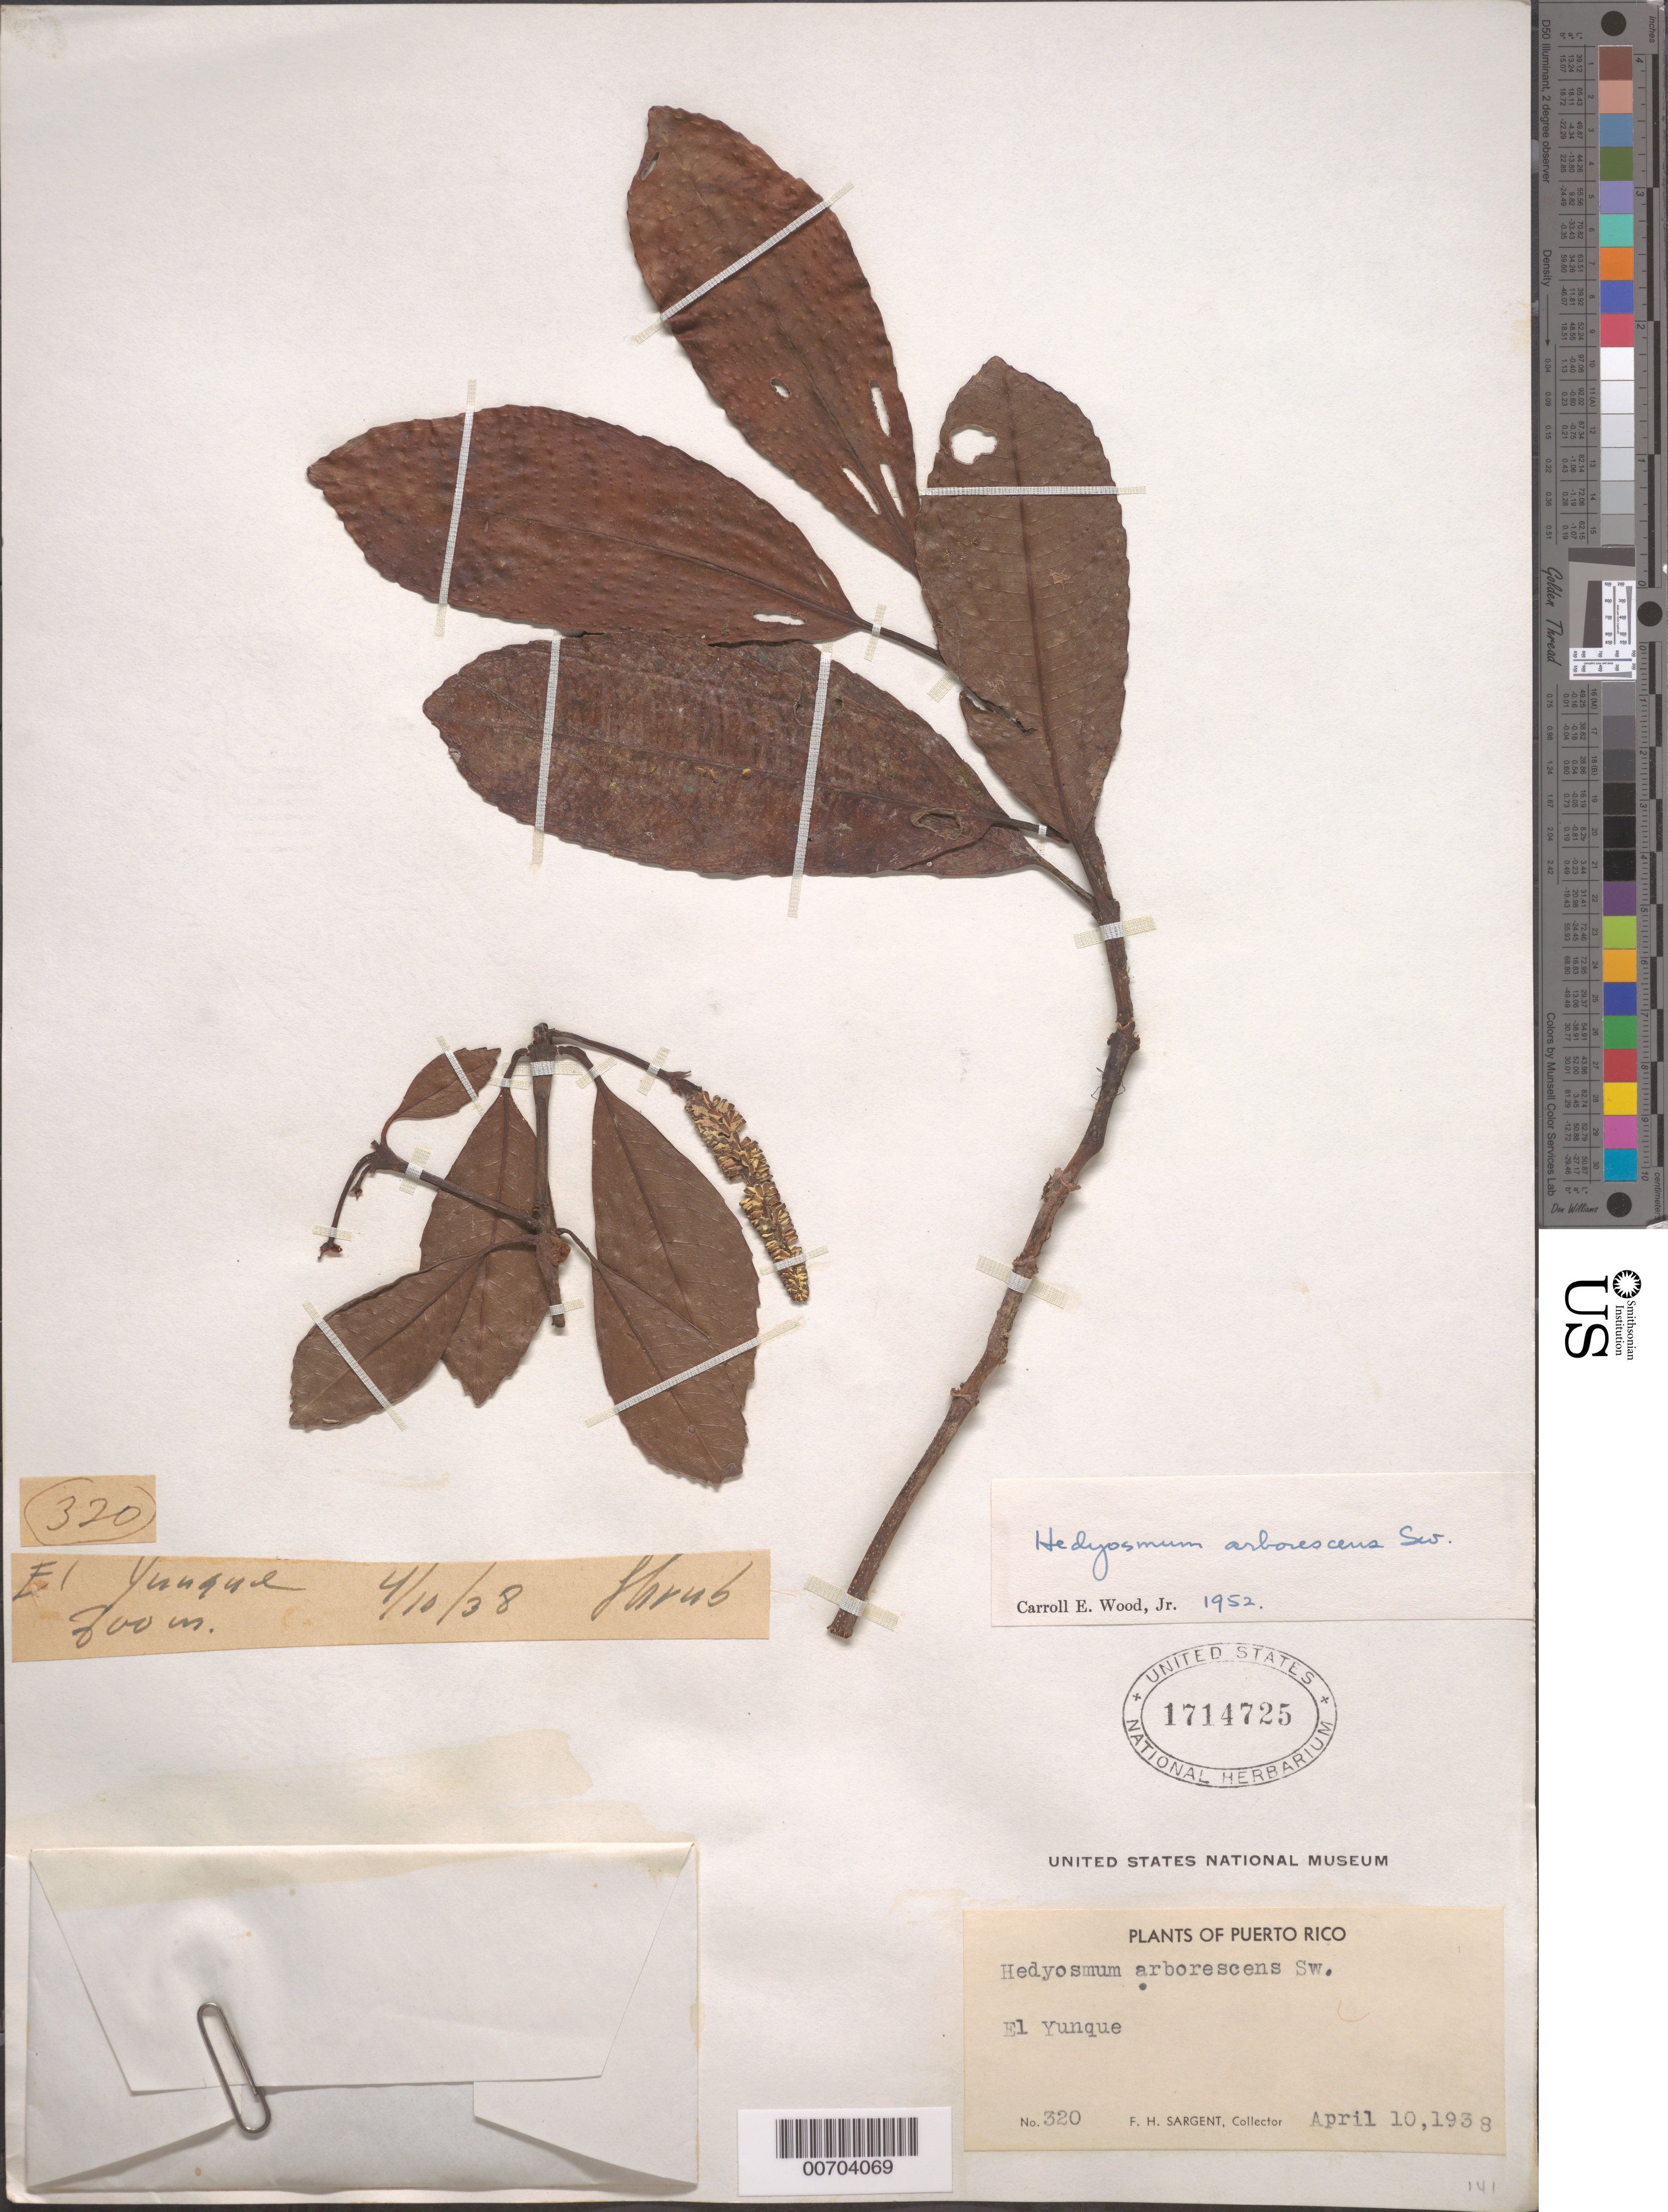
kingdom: Plantae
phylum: Tracheophyta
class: Magnoliopsida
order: Chloranthales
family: Chloranthaceae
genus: Hedyosmum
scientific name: Hedyosmum arborescens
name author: Sw.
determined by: Wood, C. E., Jr.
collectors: F. H. Sargent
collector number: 320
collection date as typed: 10 Apr 1938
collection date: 1938-04-10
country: Puerto Rico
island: Greater Antilles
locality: El Yunque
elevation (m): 300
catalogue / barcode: US 1714725